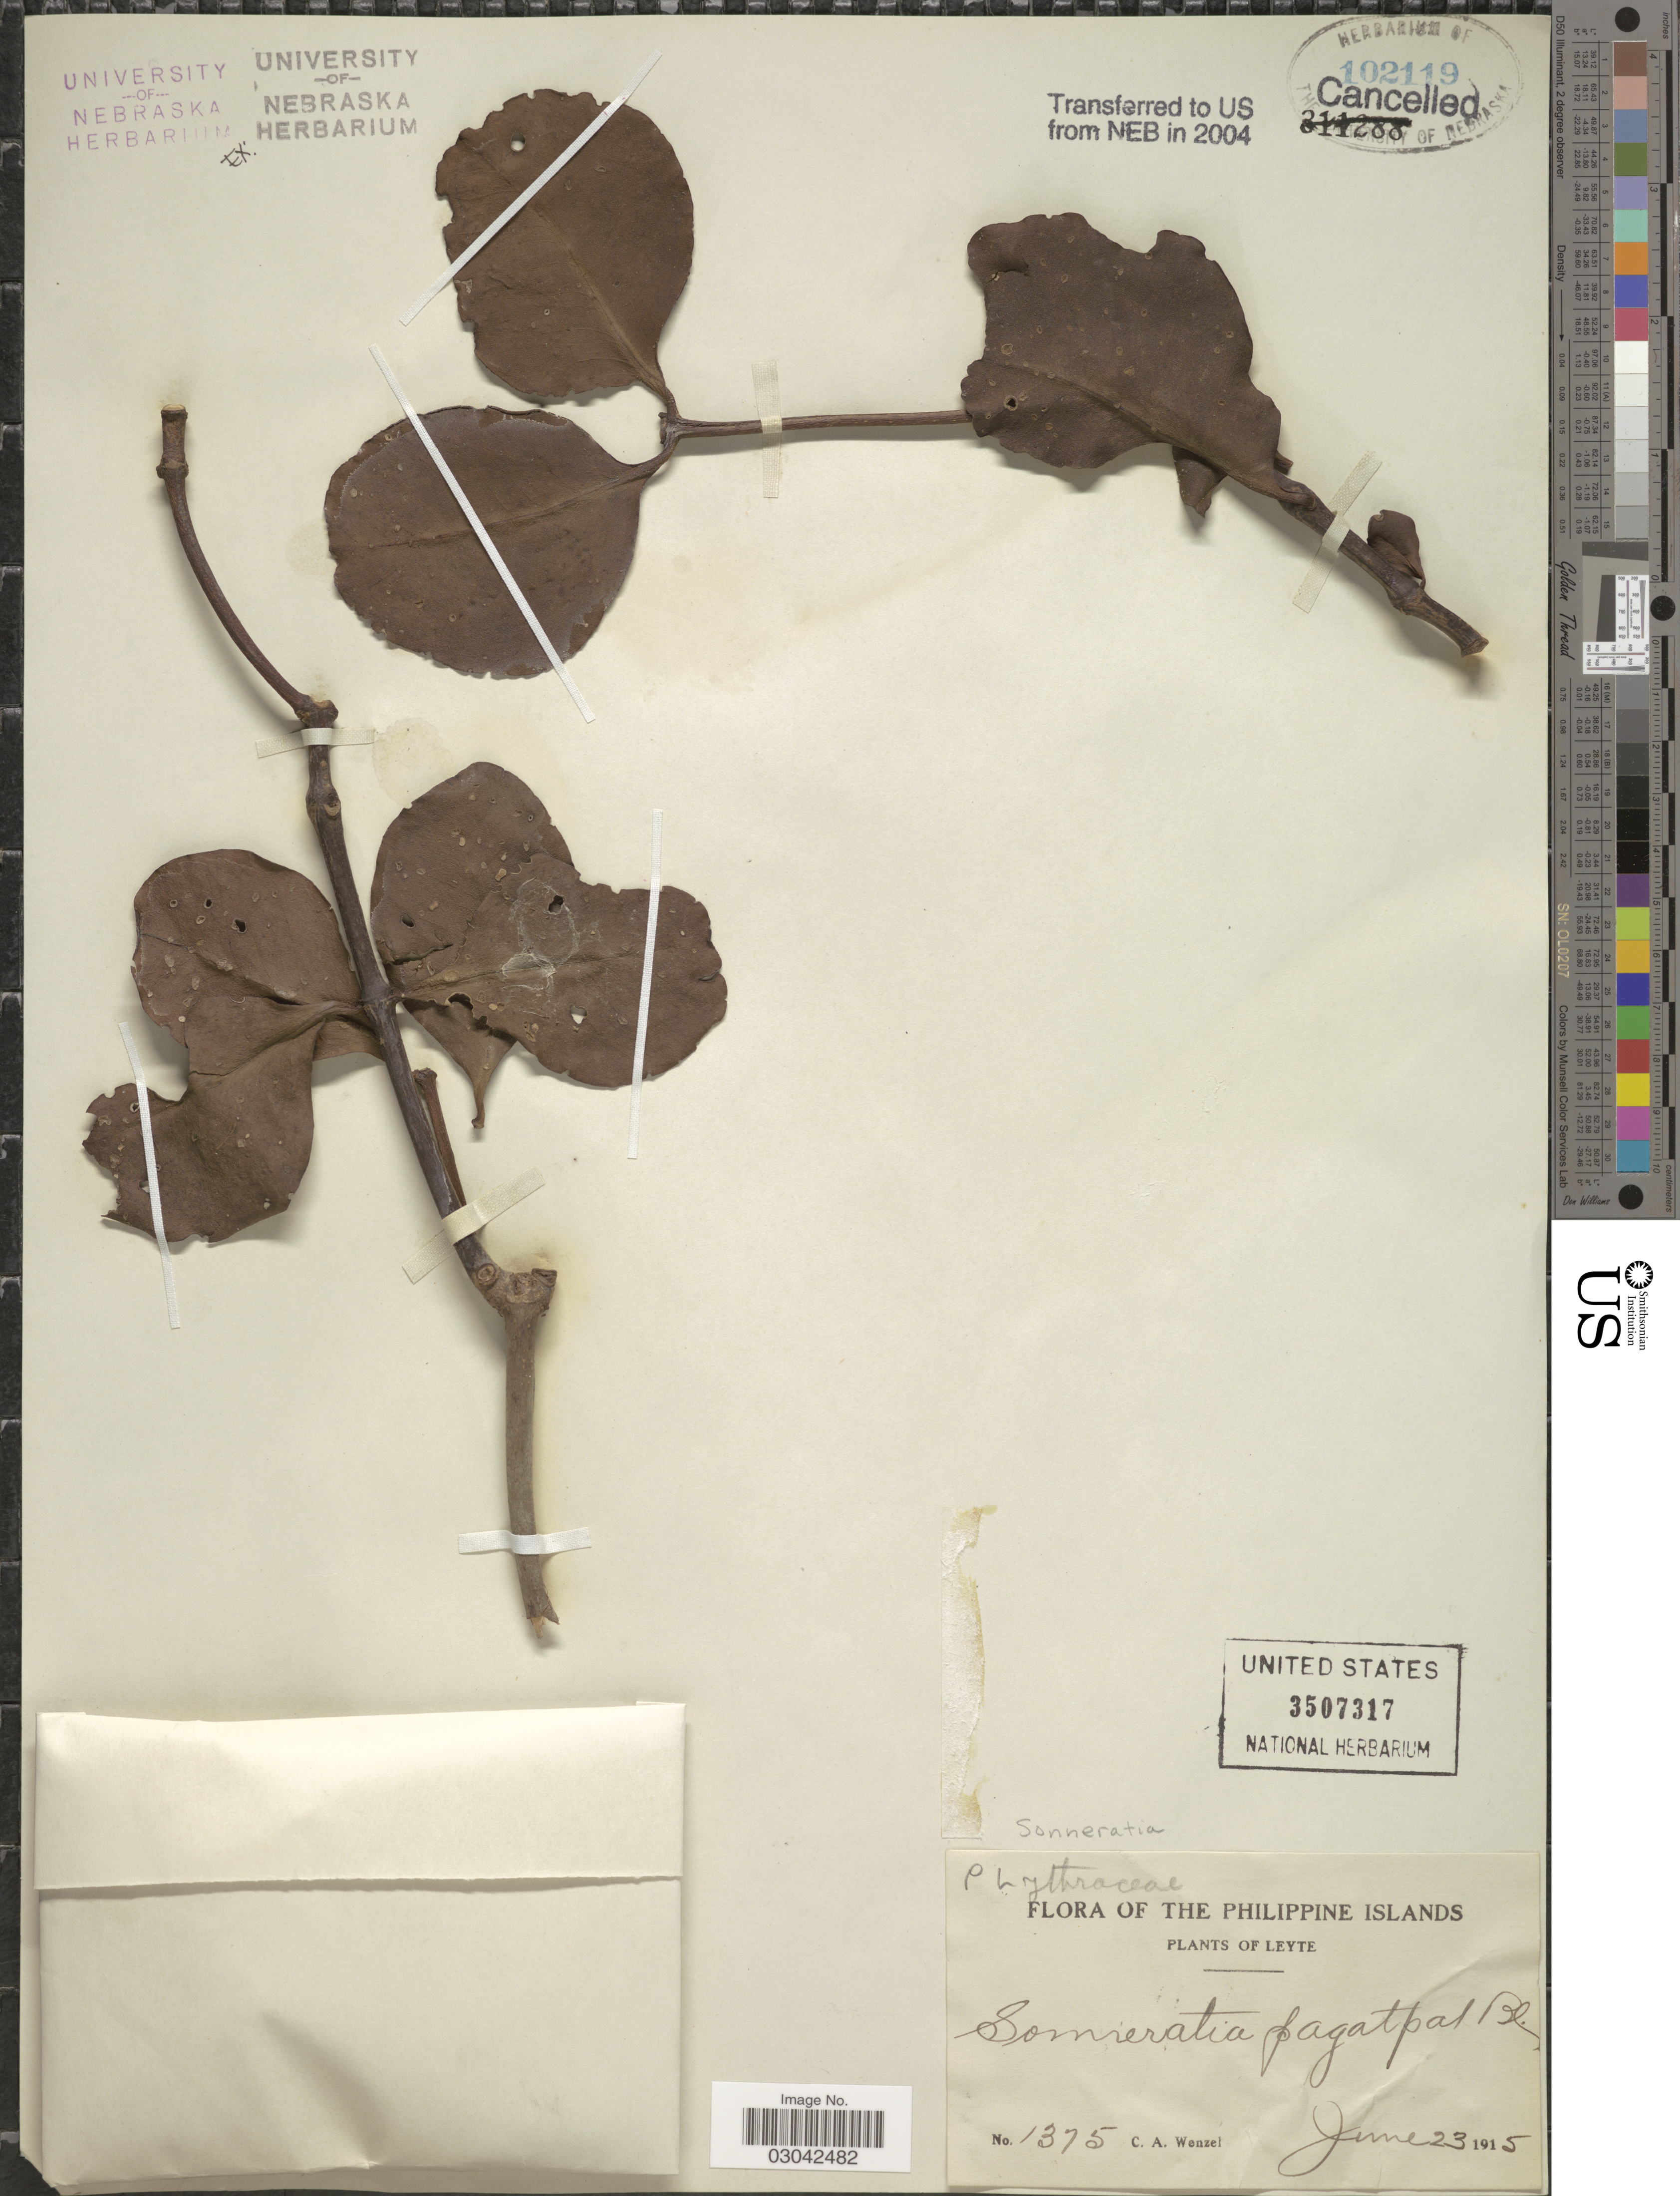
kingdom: Plantae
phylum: Tracheophyta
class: Magnoliopsida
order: Myrtales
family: Lythraceae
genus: Sonneratia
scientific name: Sonneratia pagatpat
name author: Blanco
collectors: C. Wenzel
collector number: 1375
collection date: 1915-06-23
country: Philippines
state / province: Eastern Visayas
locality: Leyte.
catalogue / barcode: US 3507317